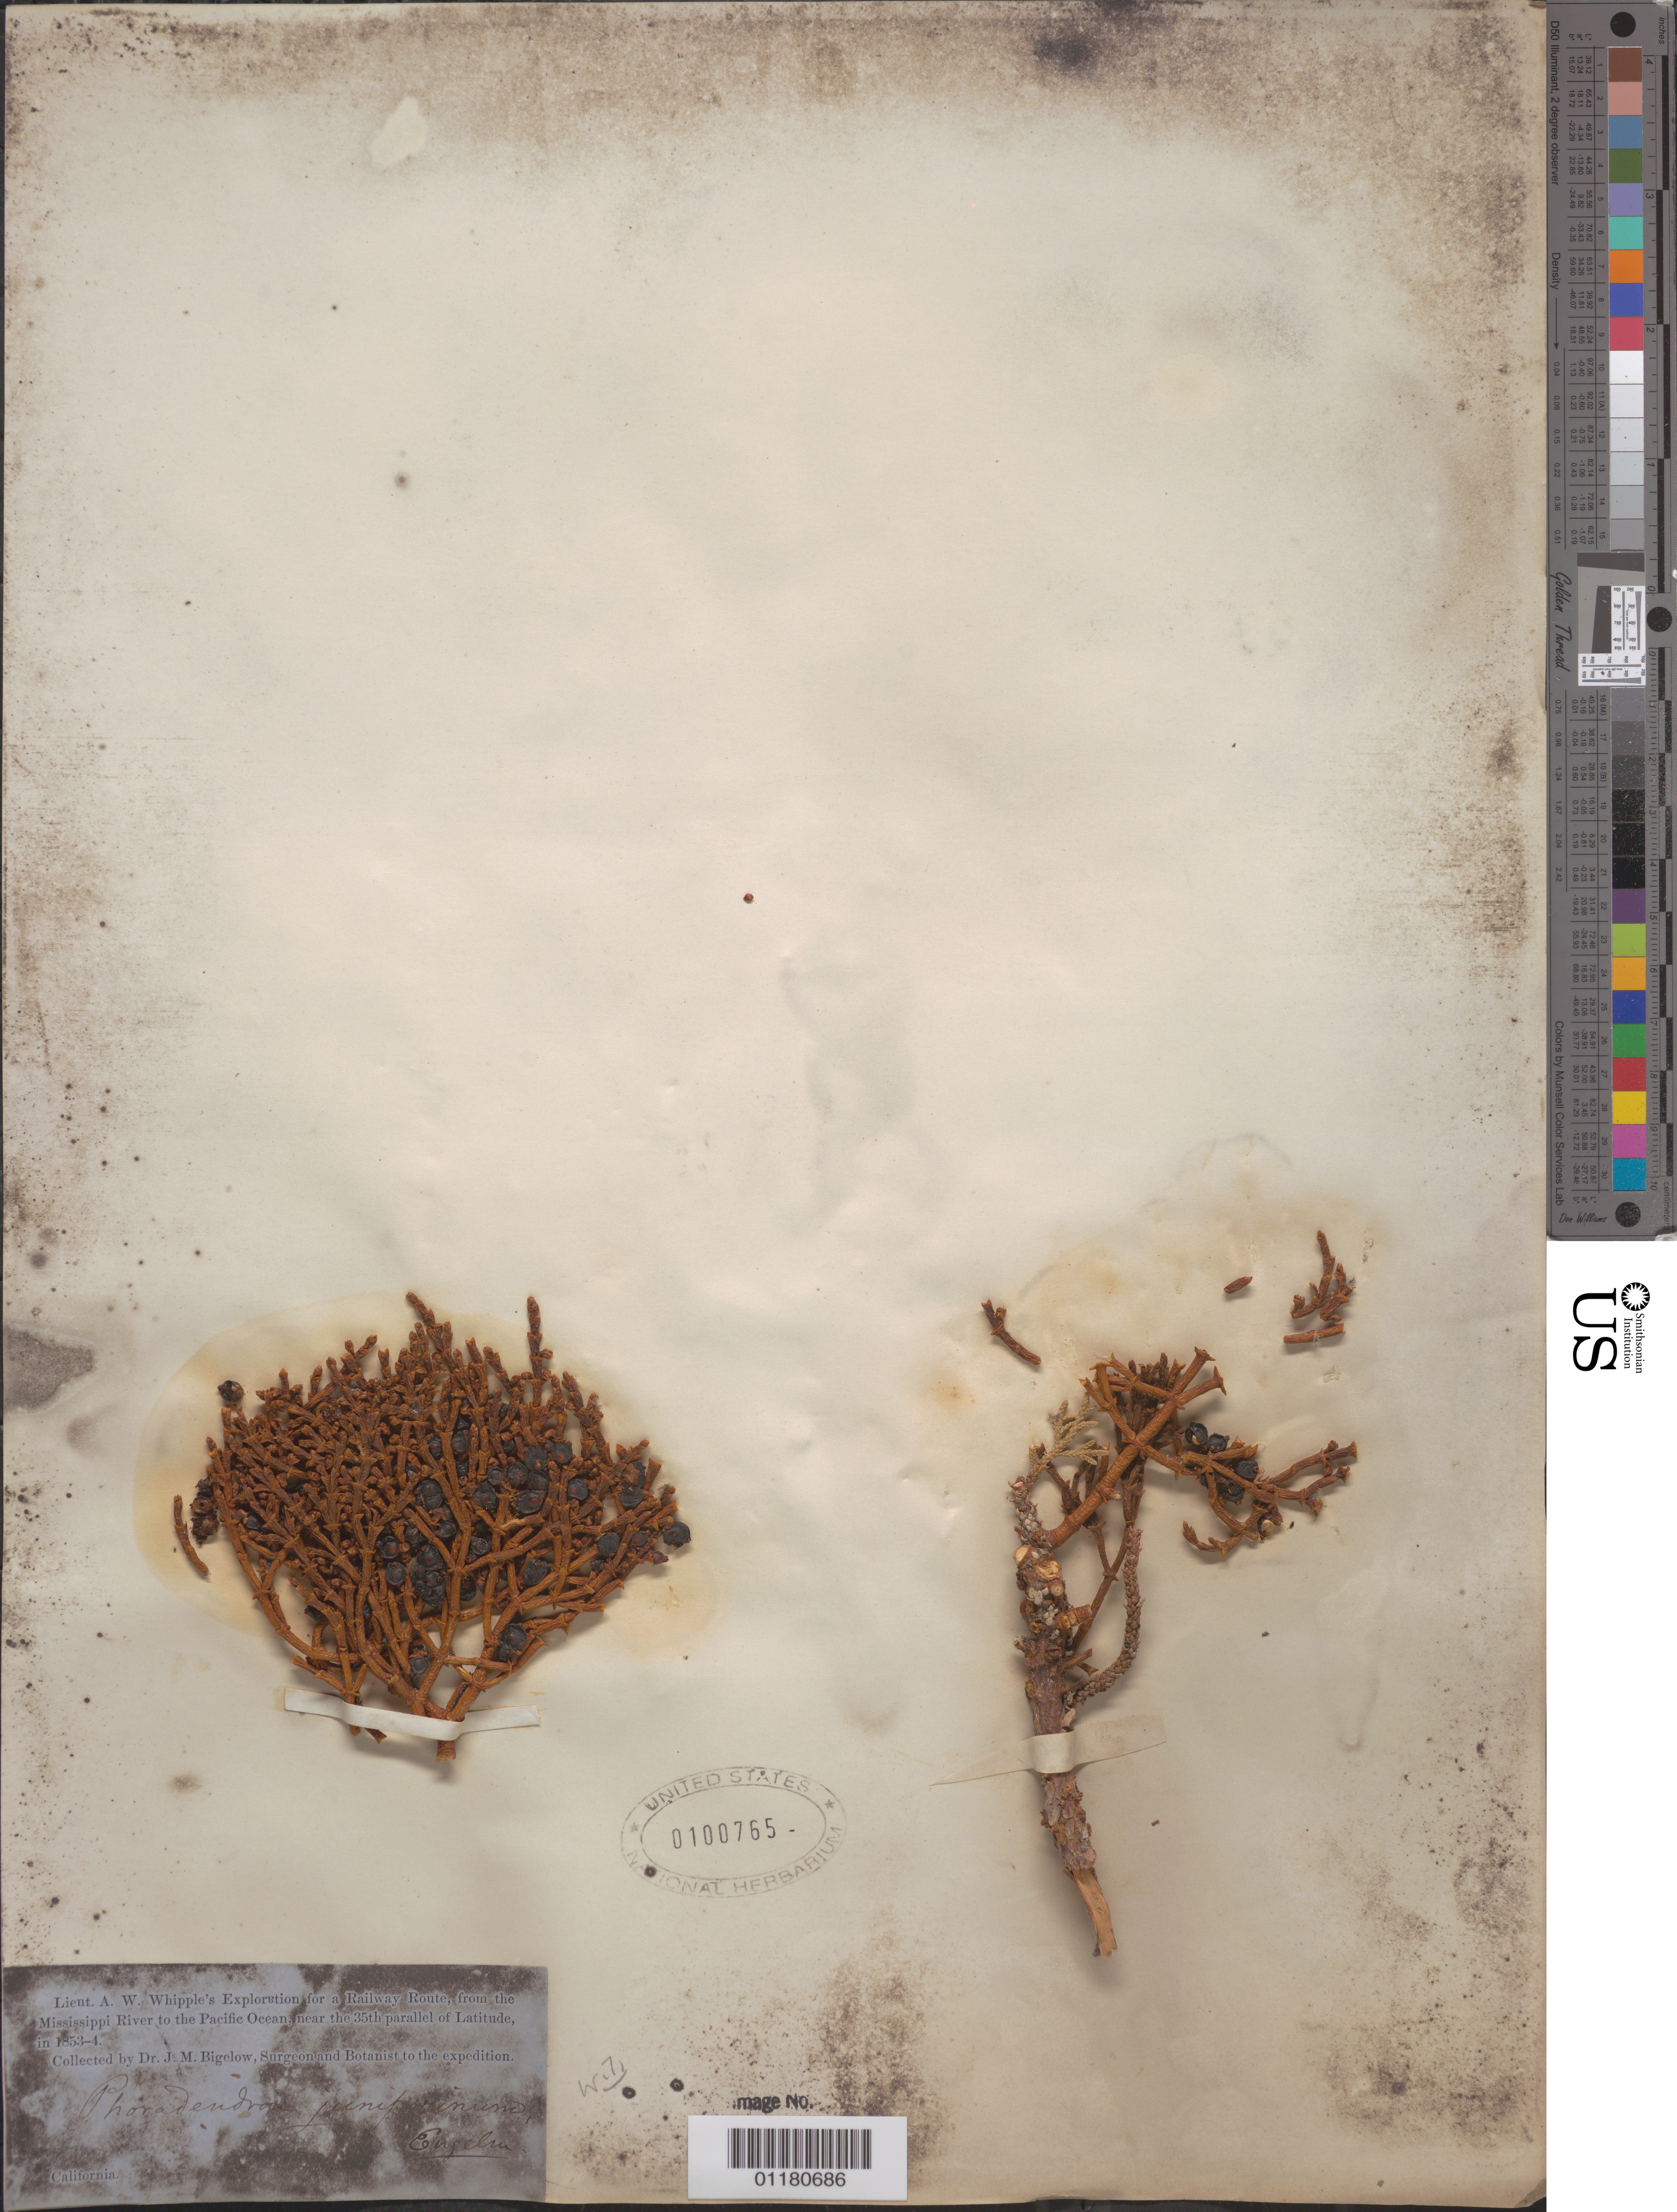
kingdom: Plantae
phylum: Tracheophyta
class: Magnoliopsida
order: Santalales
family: Viscaceae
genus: Phoradendron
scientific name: Phoradendron juniperinum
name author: Engelm. ex A. Gray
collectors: J. M. Bigelow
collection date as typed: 1853 to -- --- 1854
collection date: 1853/1854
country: United States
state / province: California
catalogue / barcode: US 100765